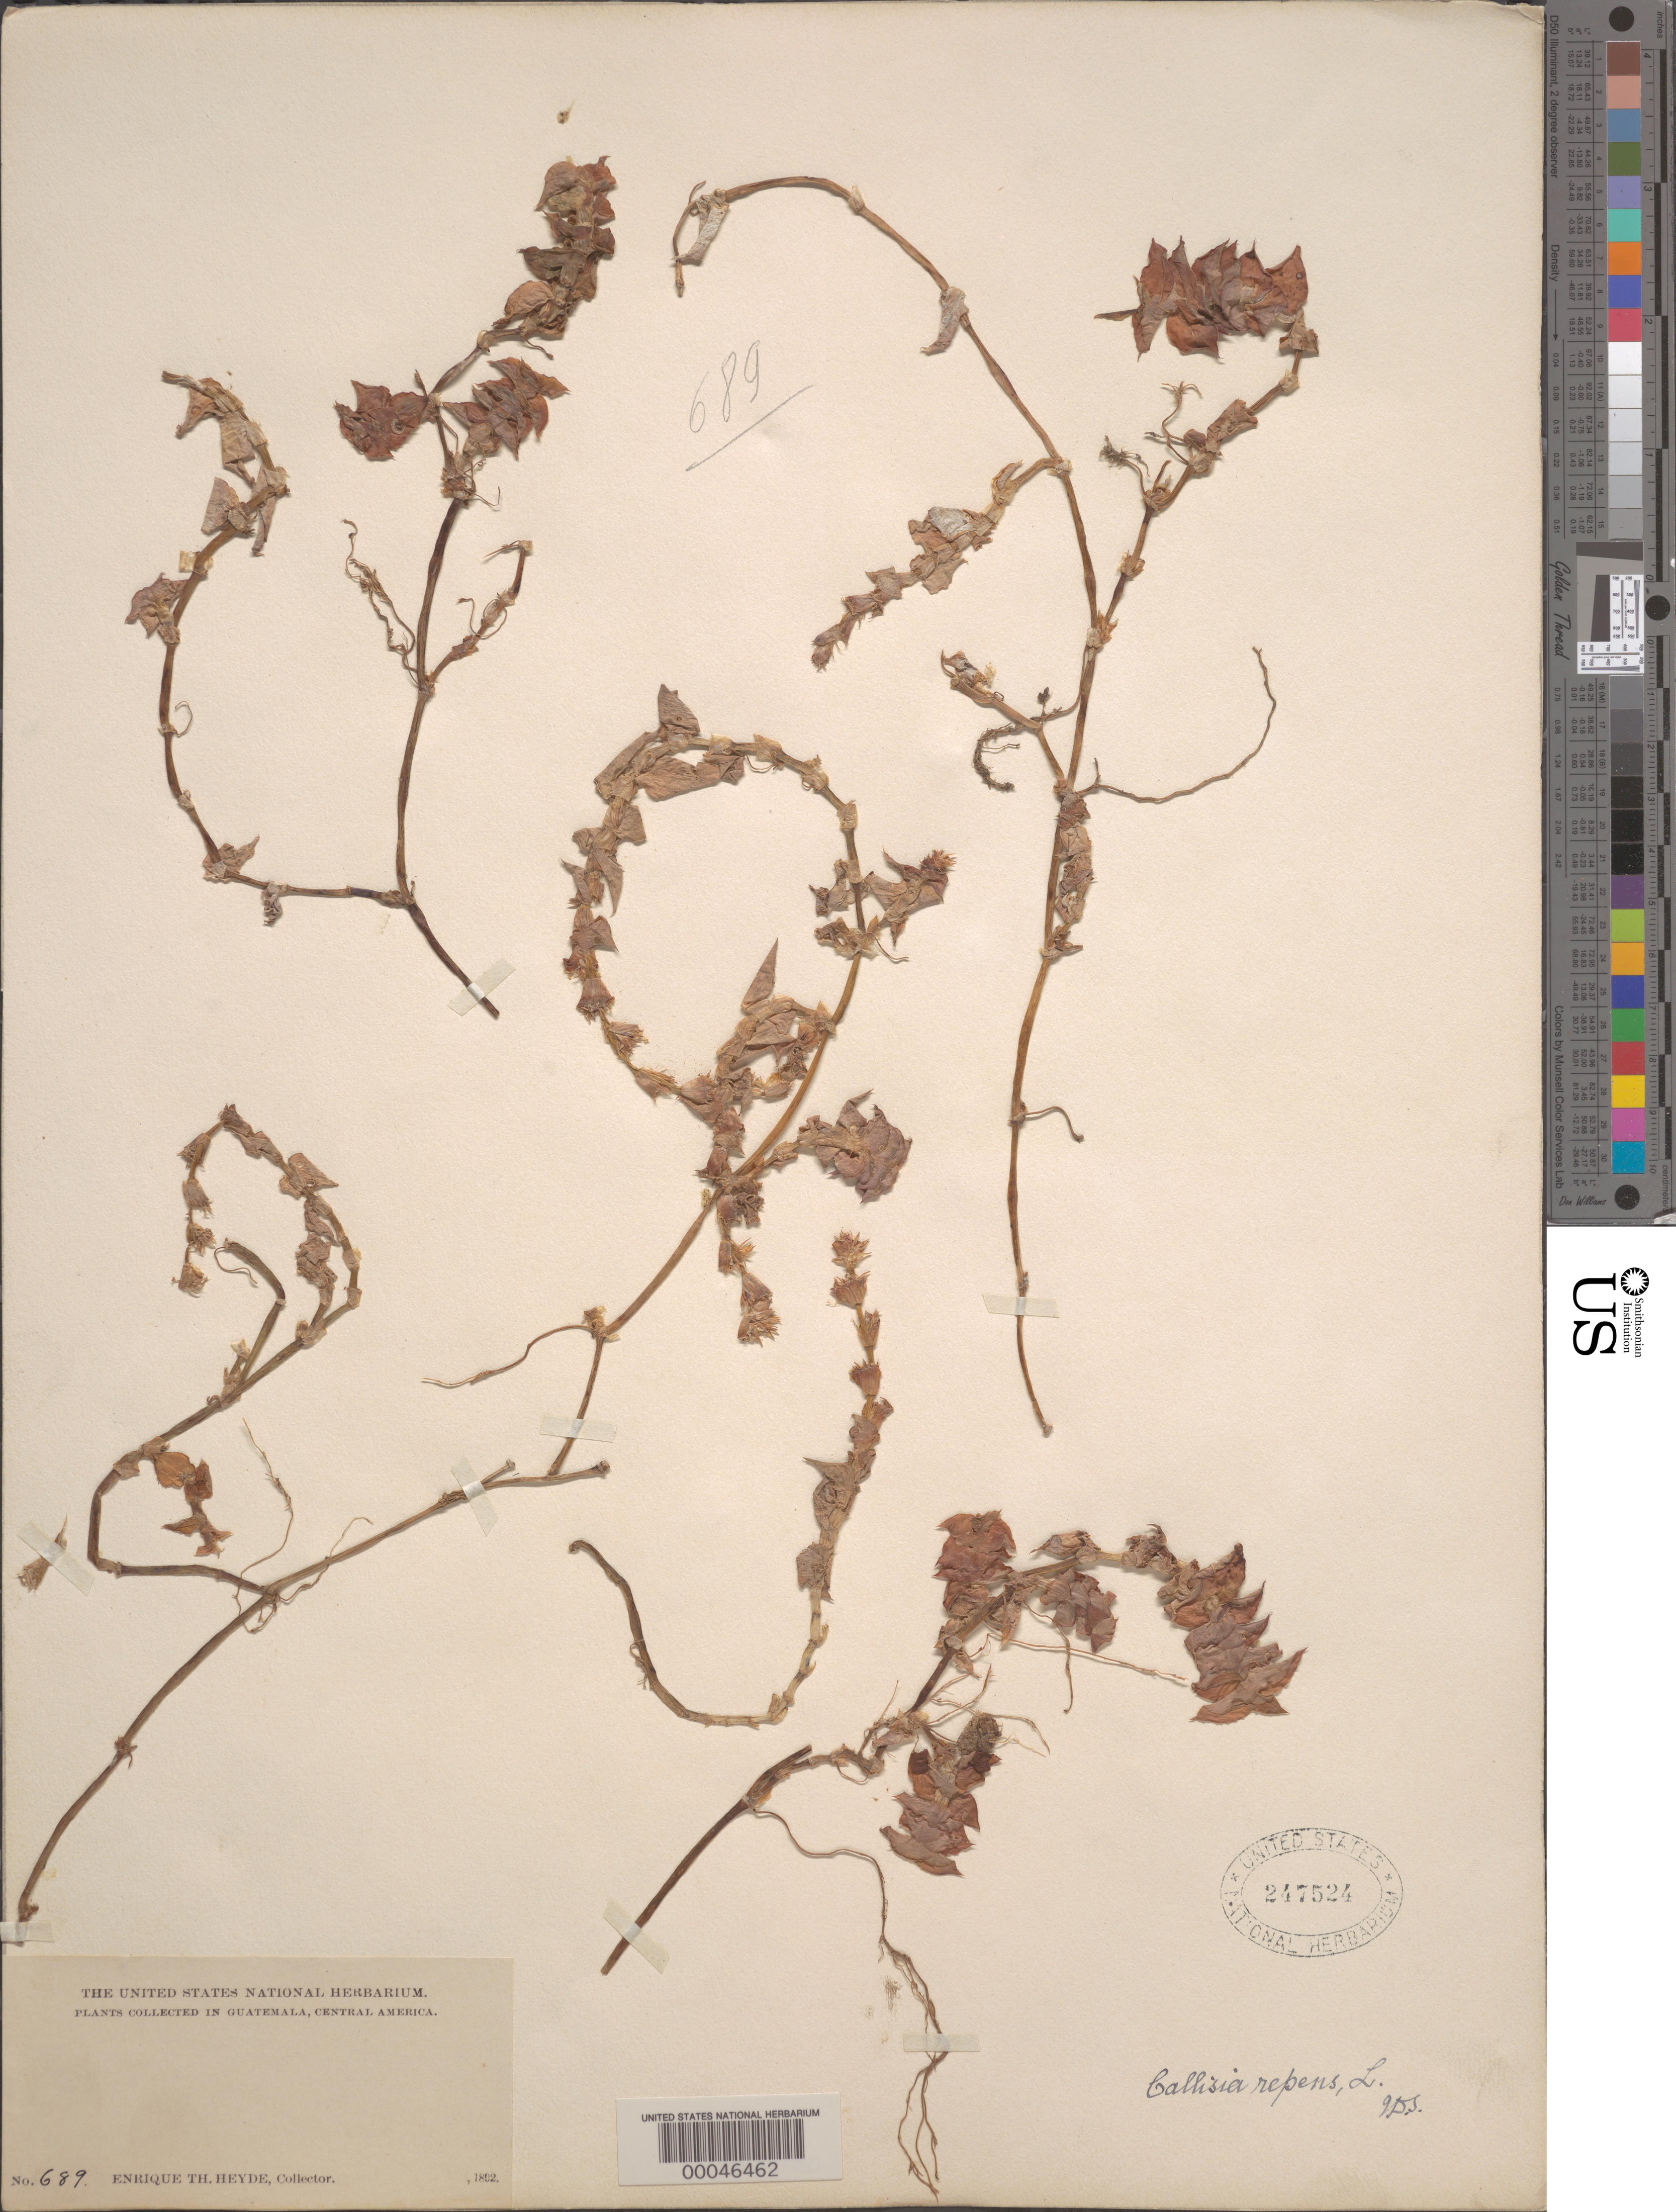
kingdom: Plantae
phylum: Tracheophyta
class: Liliopsida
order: Commelinales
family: Commelinaceae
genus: Callisia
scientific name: Callisia repens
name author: (Jacq.) L.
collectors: E. T. Heyde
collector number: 689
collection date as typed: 1892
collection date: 1892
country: Guatemala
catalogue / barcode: US 247524